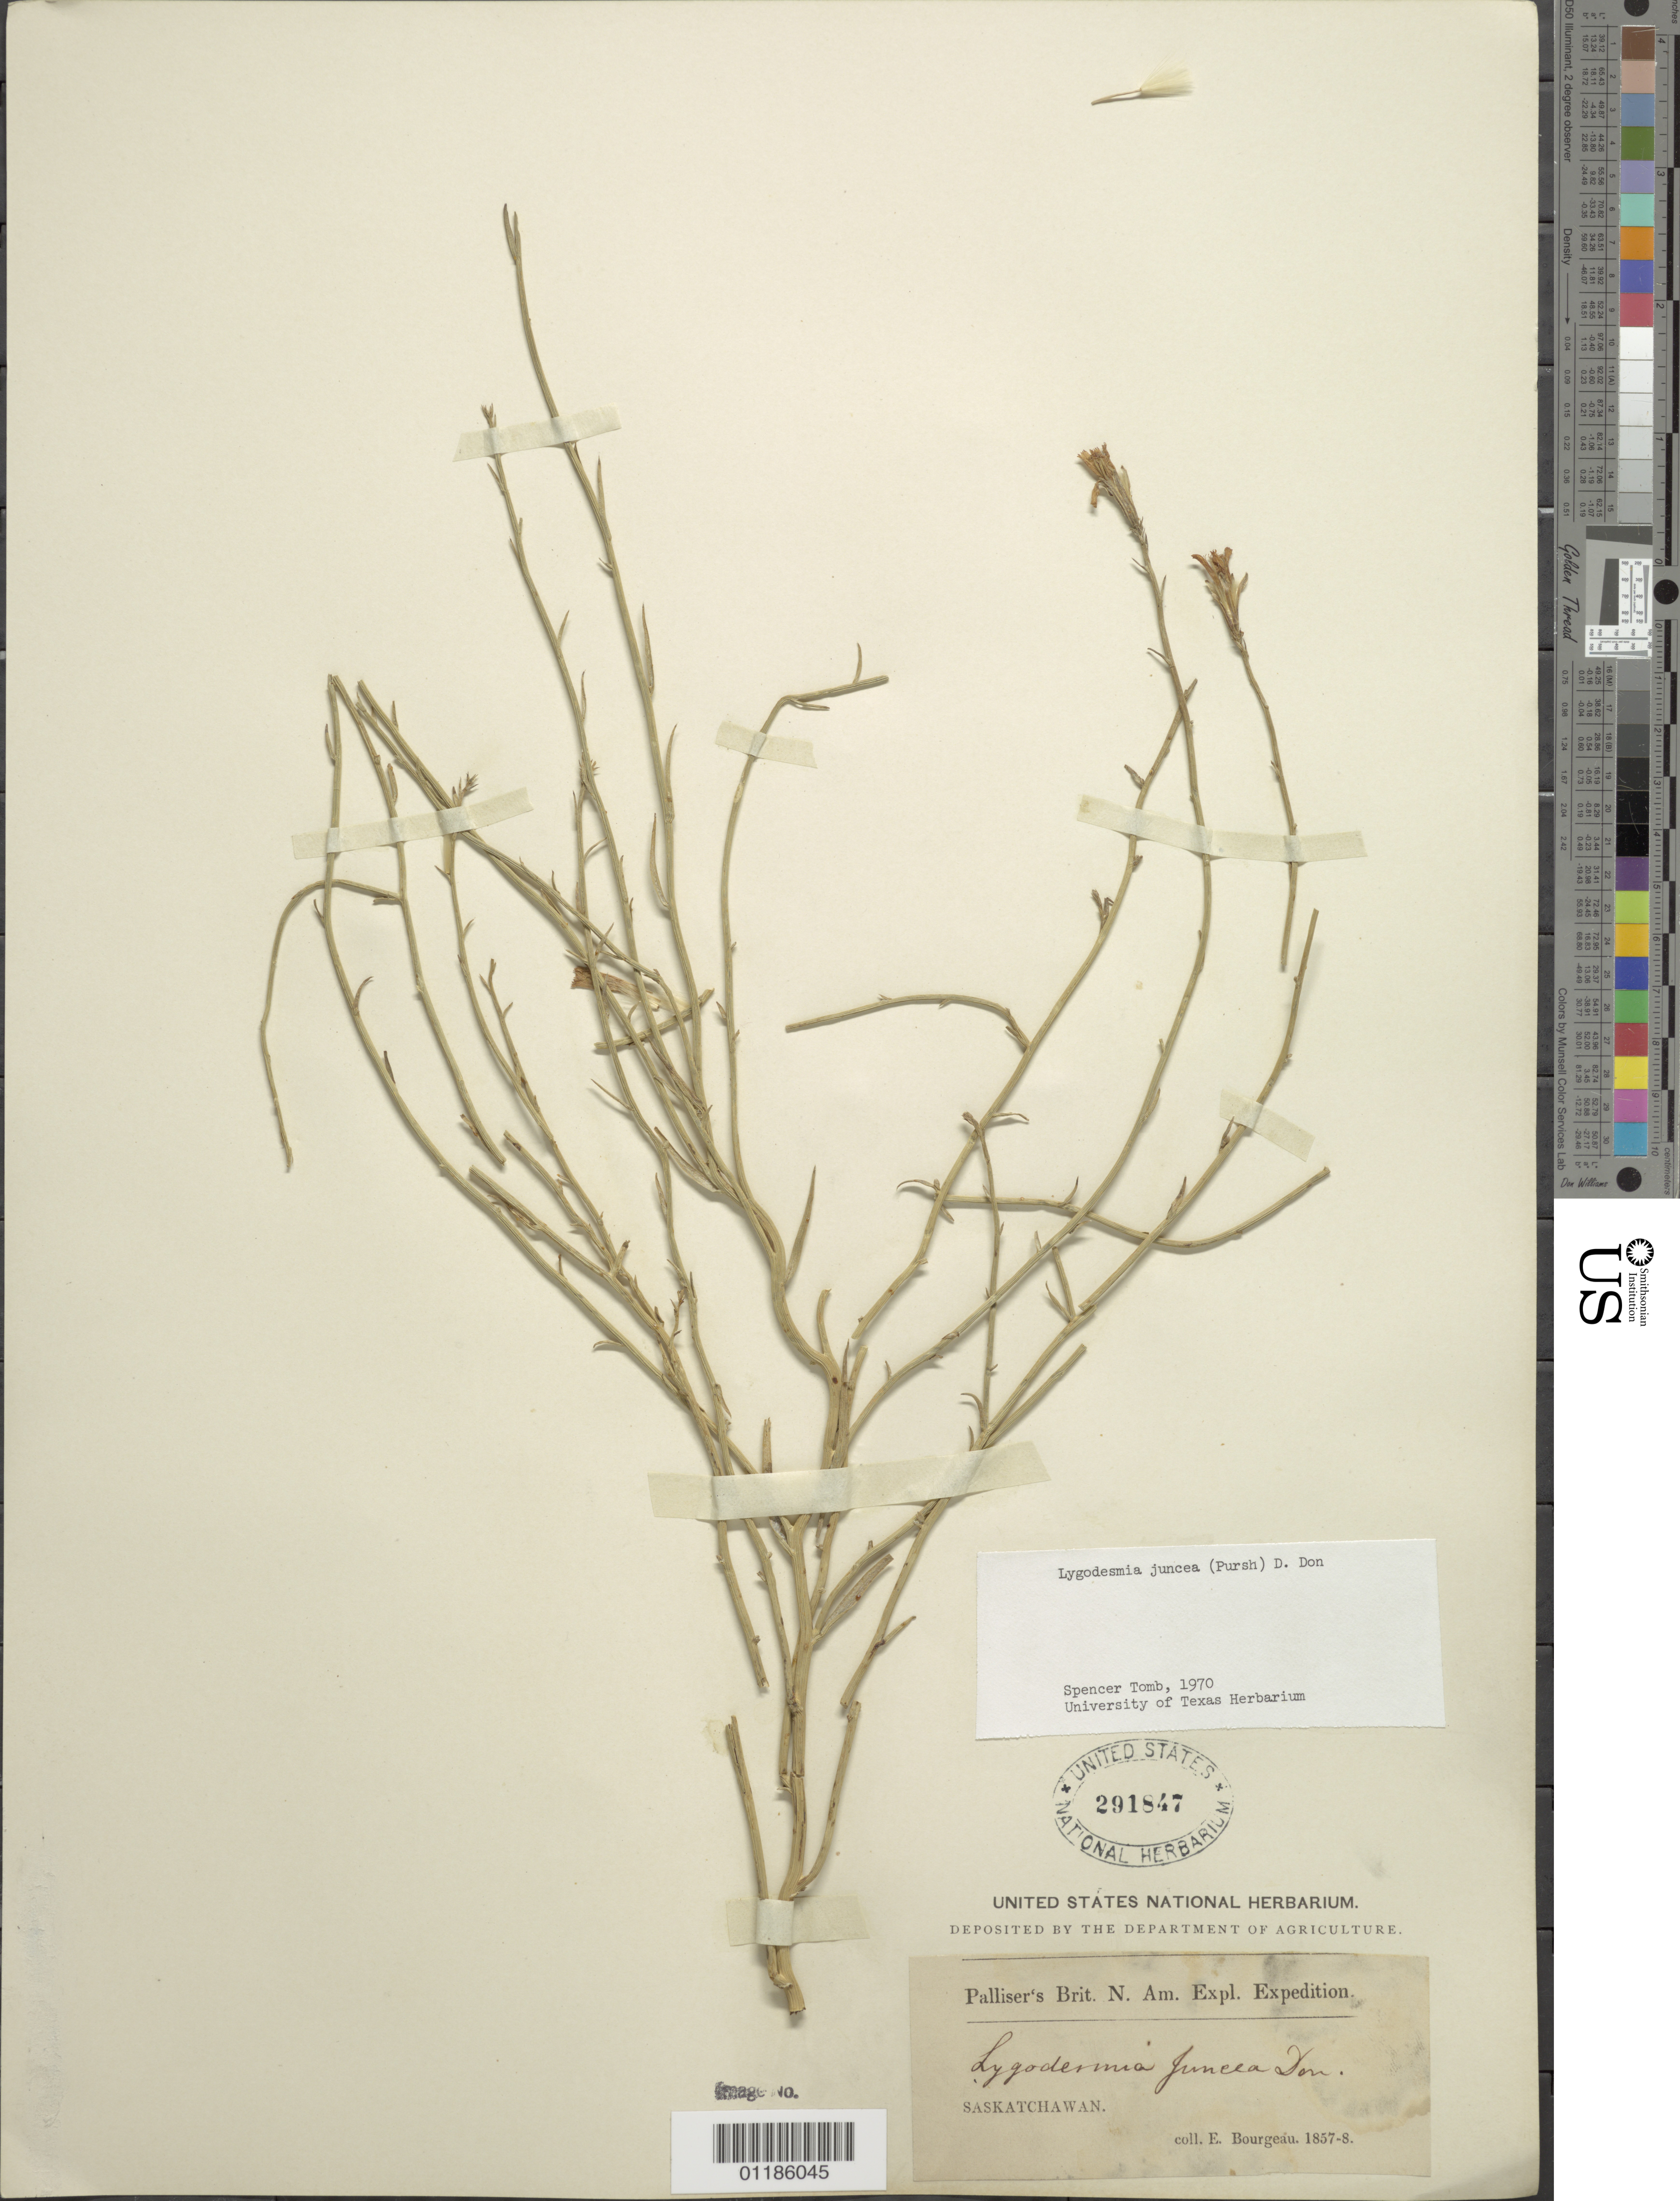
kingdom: Plantae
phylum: Tracheophyta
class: Magnoliopsida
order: Asterales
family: Asteraceae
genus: Lygodesmia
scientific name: Lygodesmia juncea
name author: D. Don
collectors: E. Bourgeau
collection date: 1857/1858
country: Canada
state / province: Saskatchewan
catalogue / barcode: US 291847